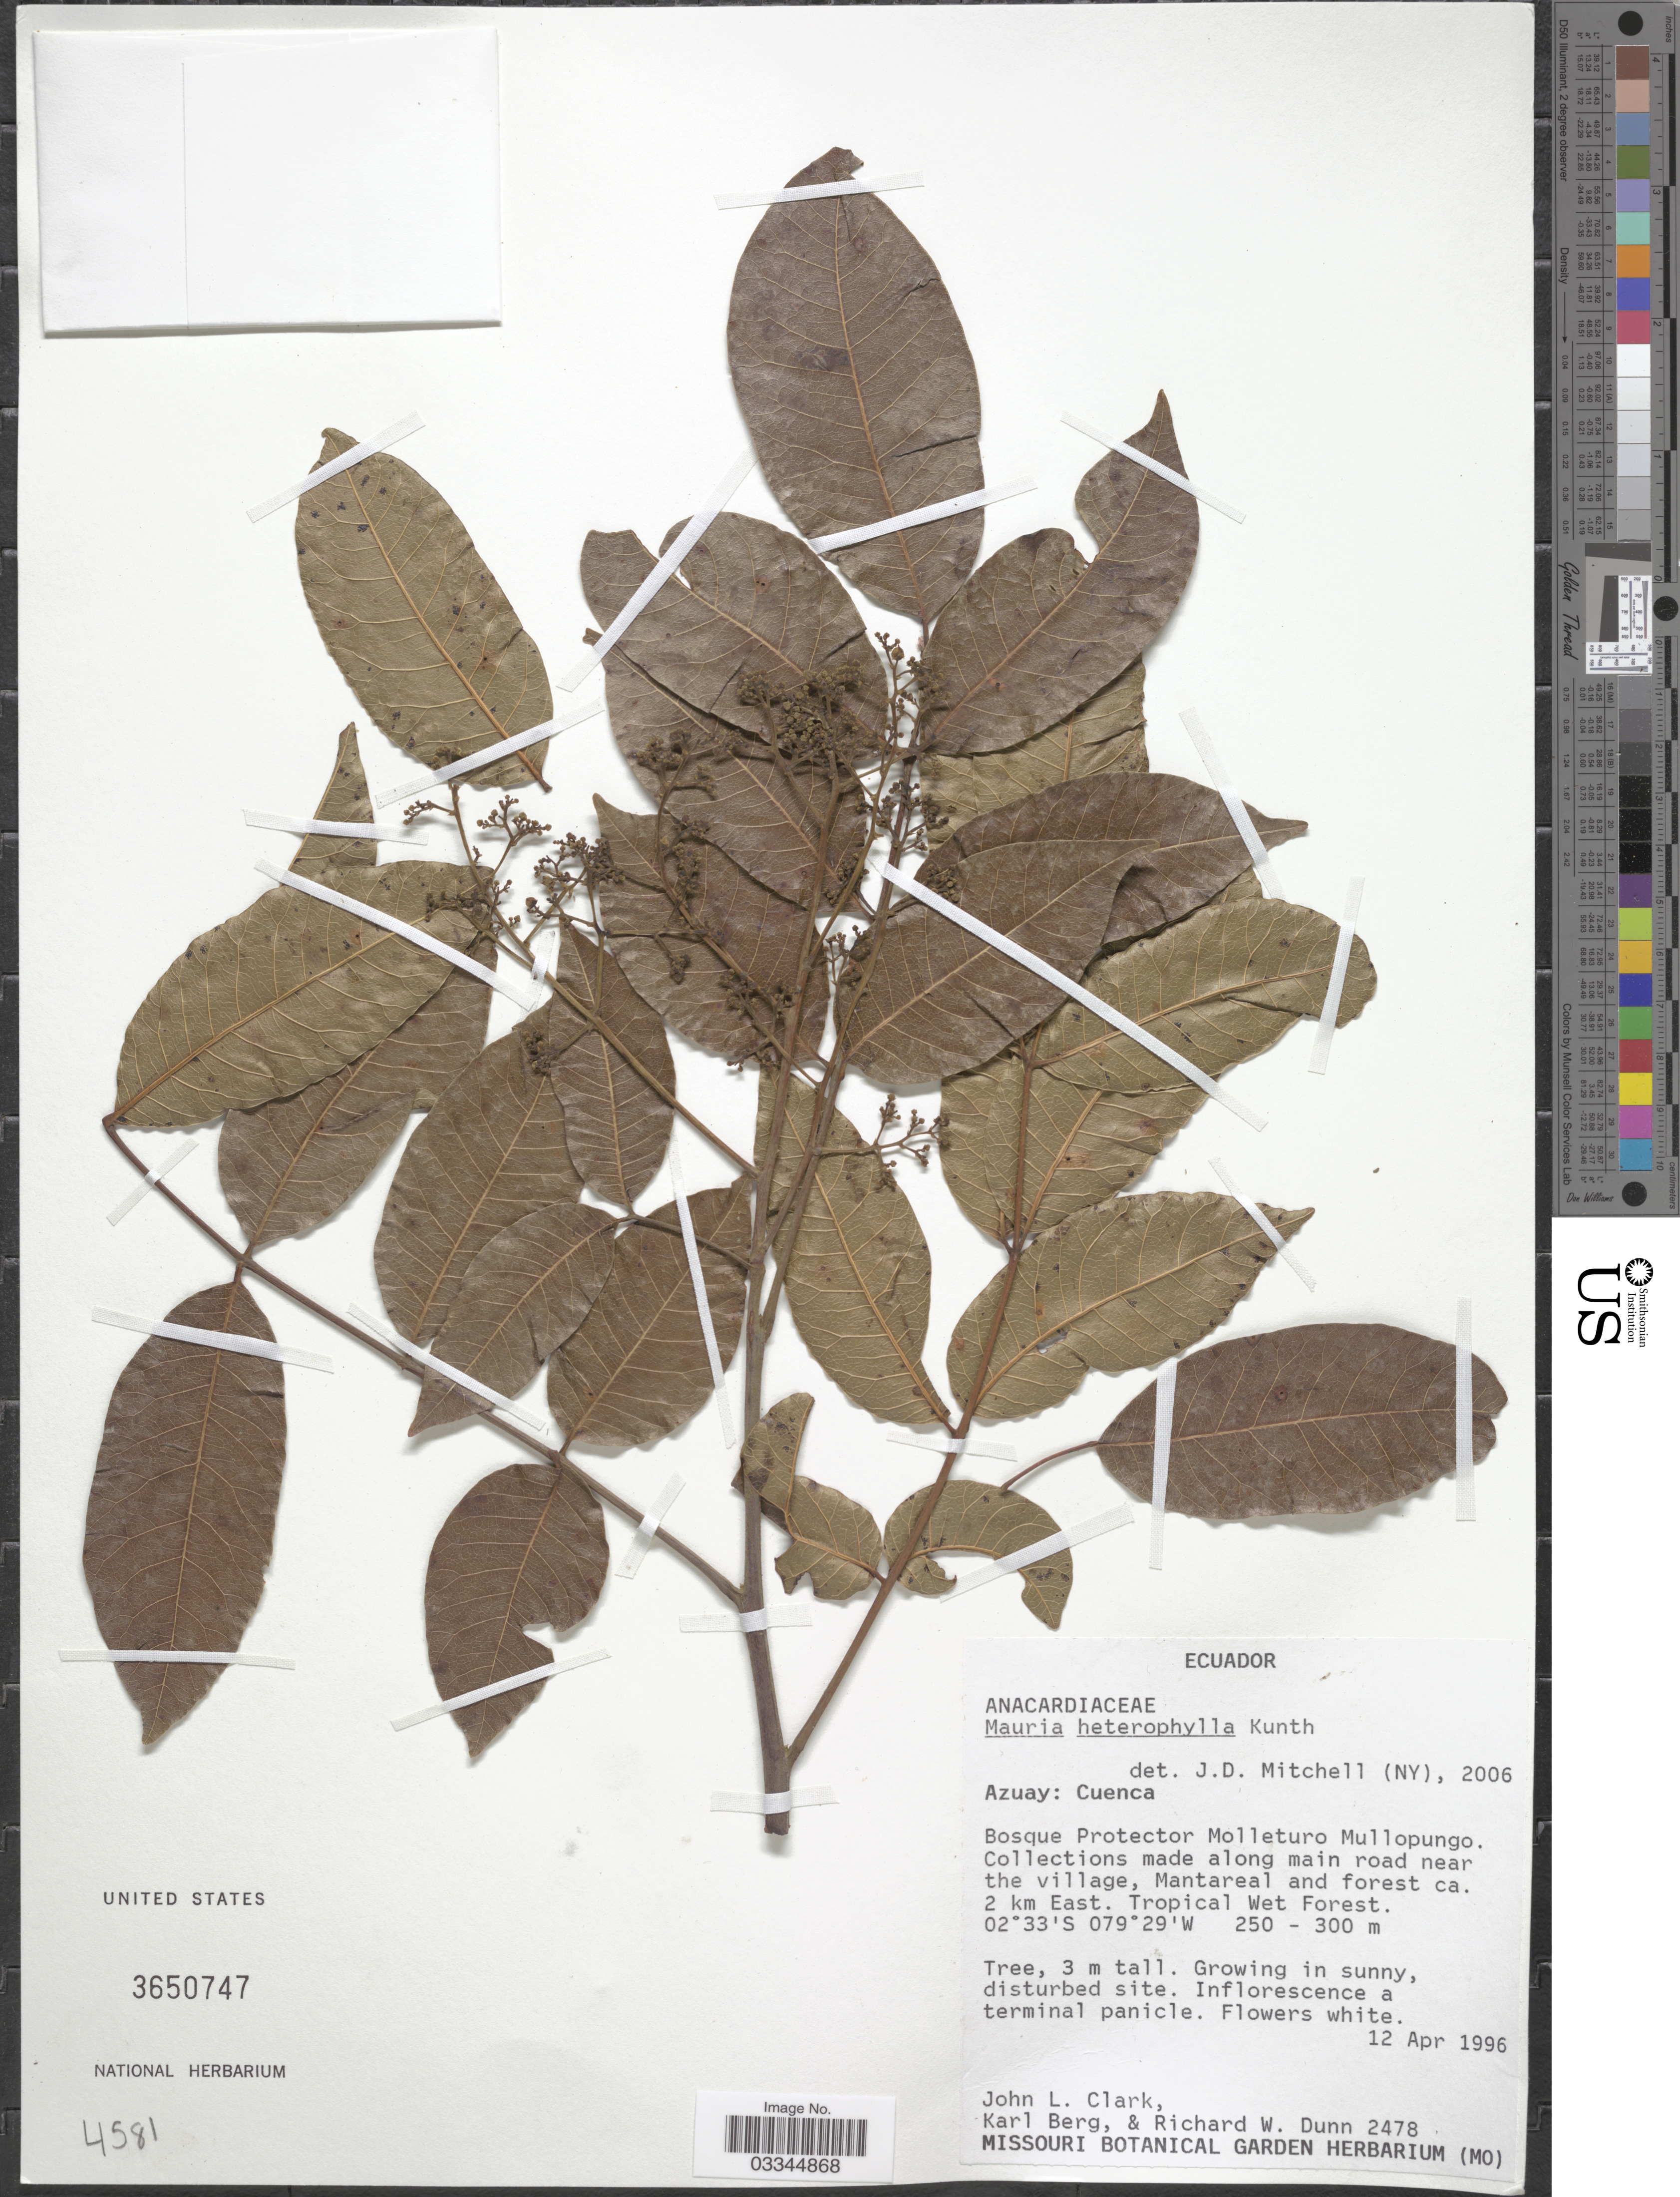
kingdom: Plantae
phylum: Tracheophyta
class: Magnoliopsida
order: Sapindales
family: Anacardiaceae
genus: Mauria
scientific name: Mauria heterophylla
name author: Kunth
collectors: J. L. Clark, K. Berg & R. Dunn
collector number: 2478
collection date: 1996-04-12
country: Ecuador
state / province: Azuay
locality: Cuenca. Bosque Protectos Molleturo Mullopungo. Along main road near the village, Mantareal and forest ca. 2 km East.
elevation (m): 250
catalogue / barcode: US 3650747